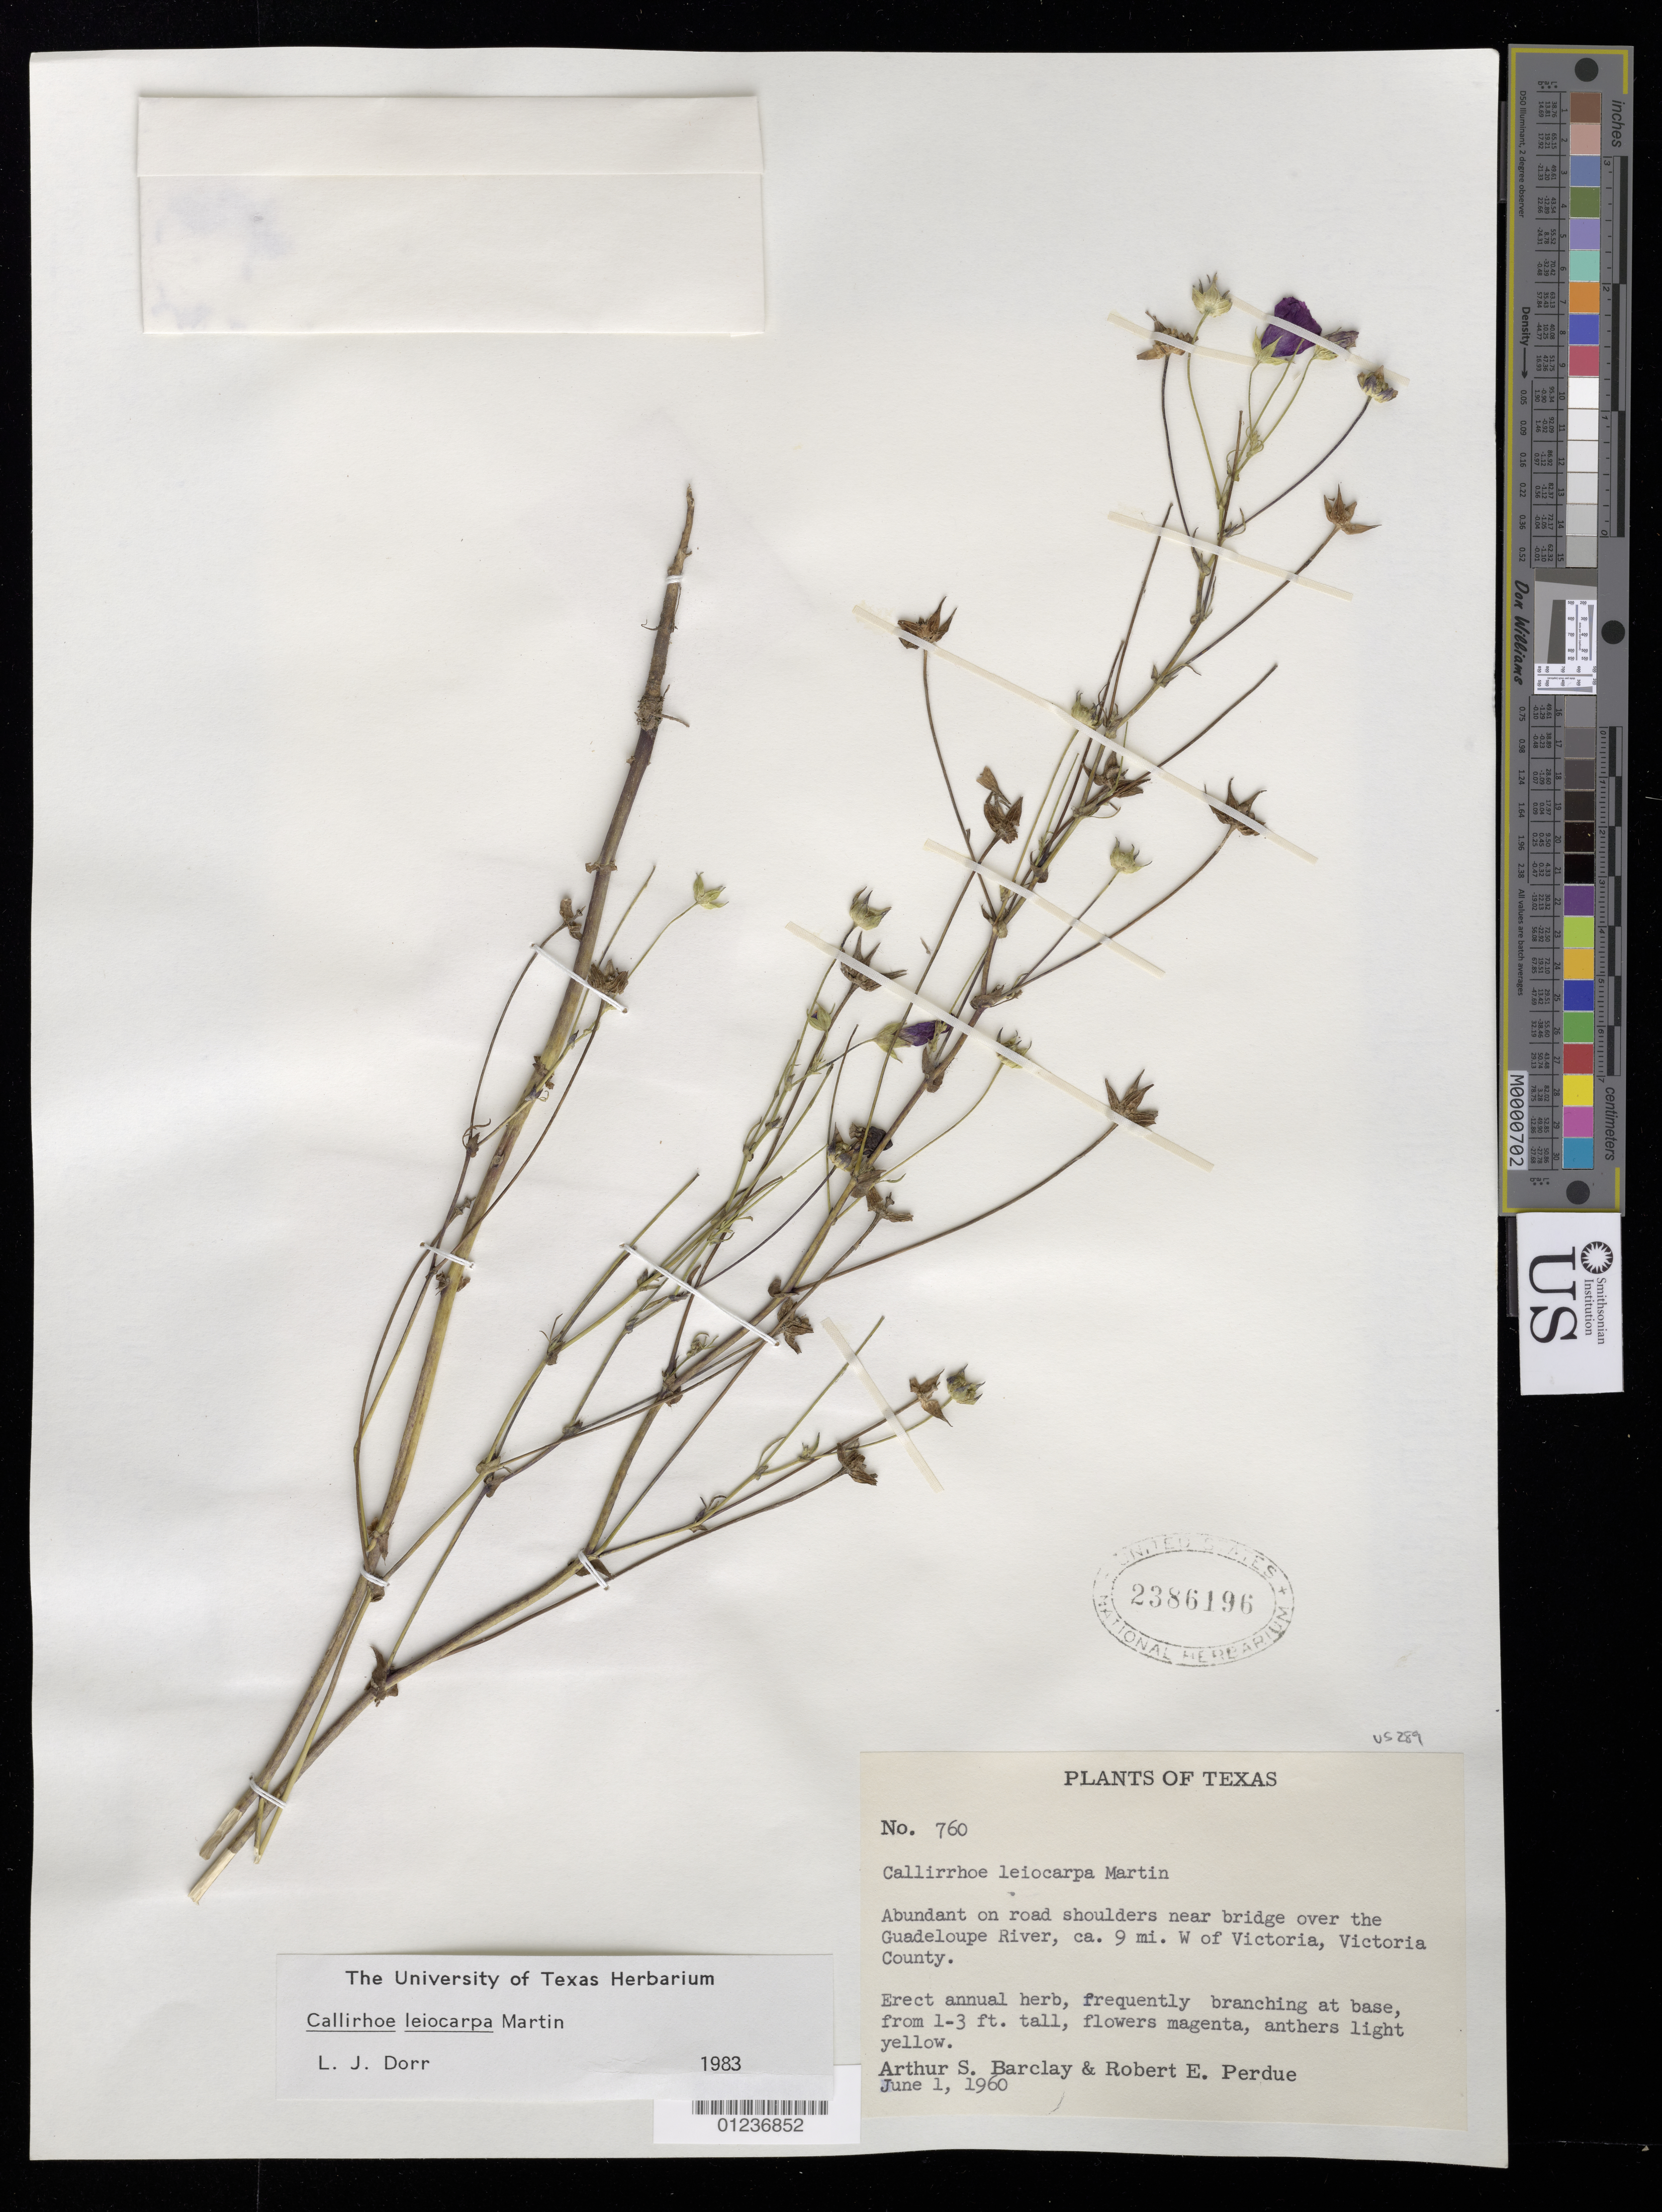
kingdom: Plantae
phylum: Tracheophyta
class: Magnoliopsida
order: Malvales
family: Malvaceae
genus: Callirhoe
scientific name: Callirhoe leiocarpa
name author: R.F. Martin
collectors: A. S. Barclay & R. E. Perdue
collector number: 760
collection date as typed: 1 Jun 1960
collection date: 1960-06-01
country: United States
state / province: Texas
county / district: Victoria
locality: Near bridge over the Guadeloupe River, ca 9 mi W of Victoria.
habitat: Road sholders near bridge. Herb.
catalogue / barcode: US 2386196